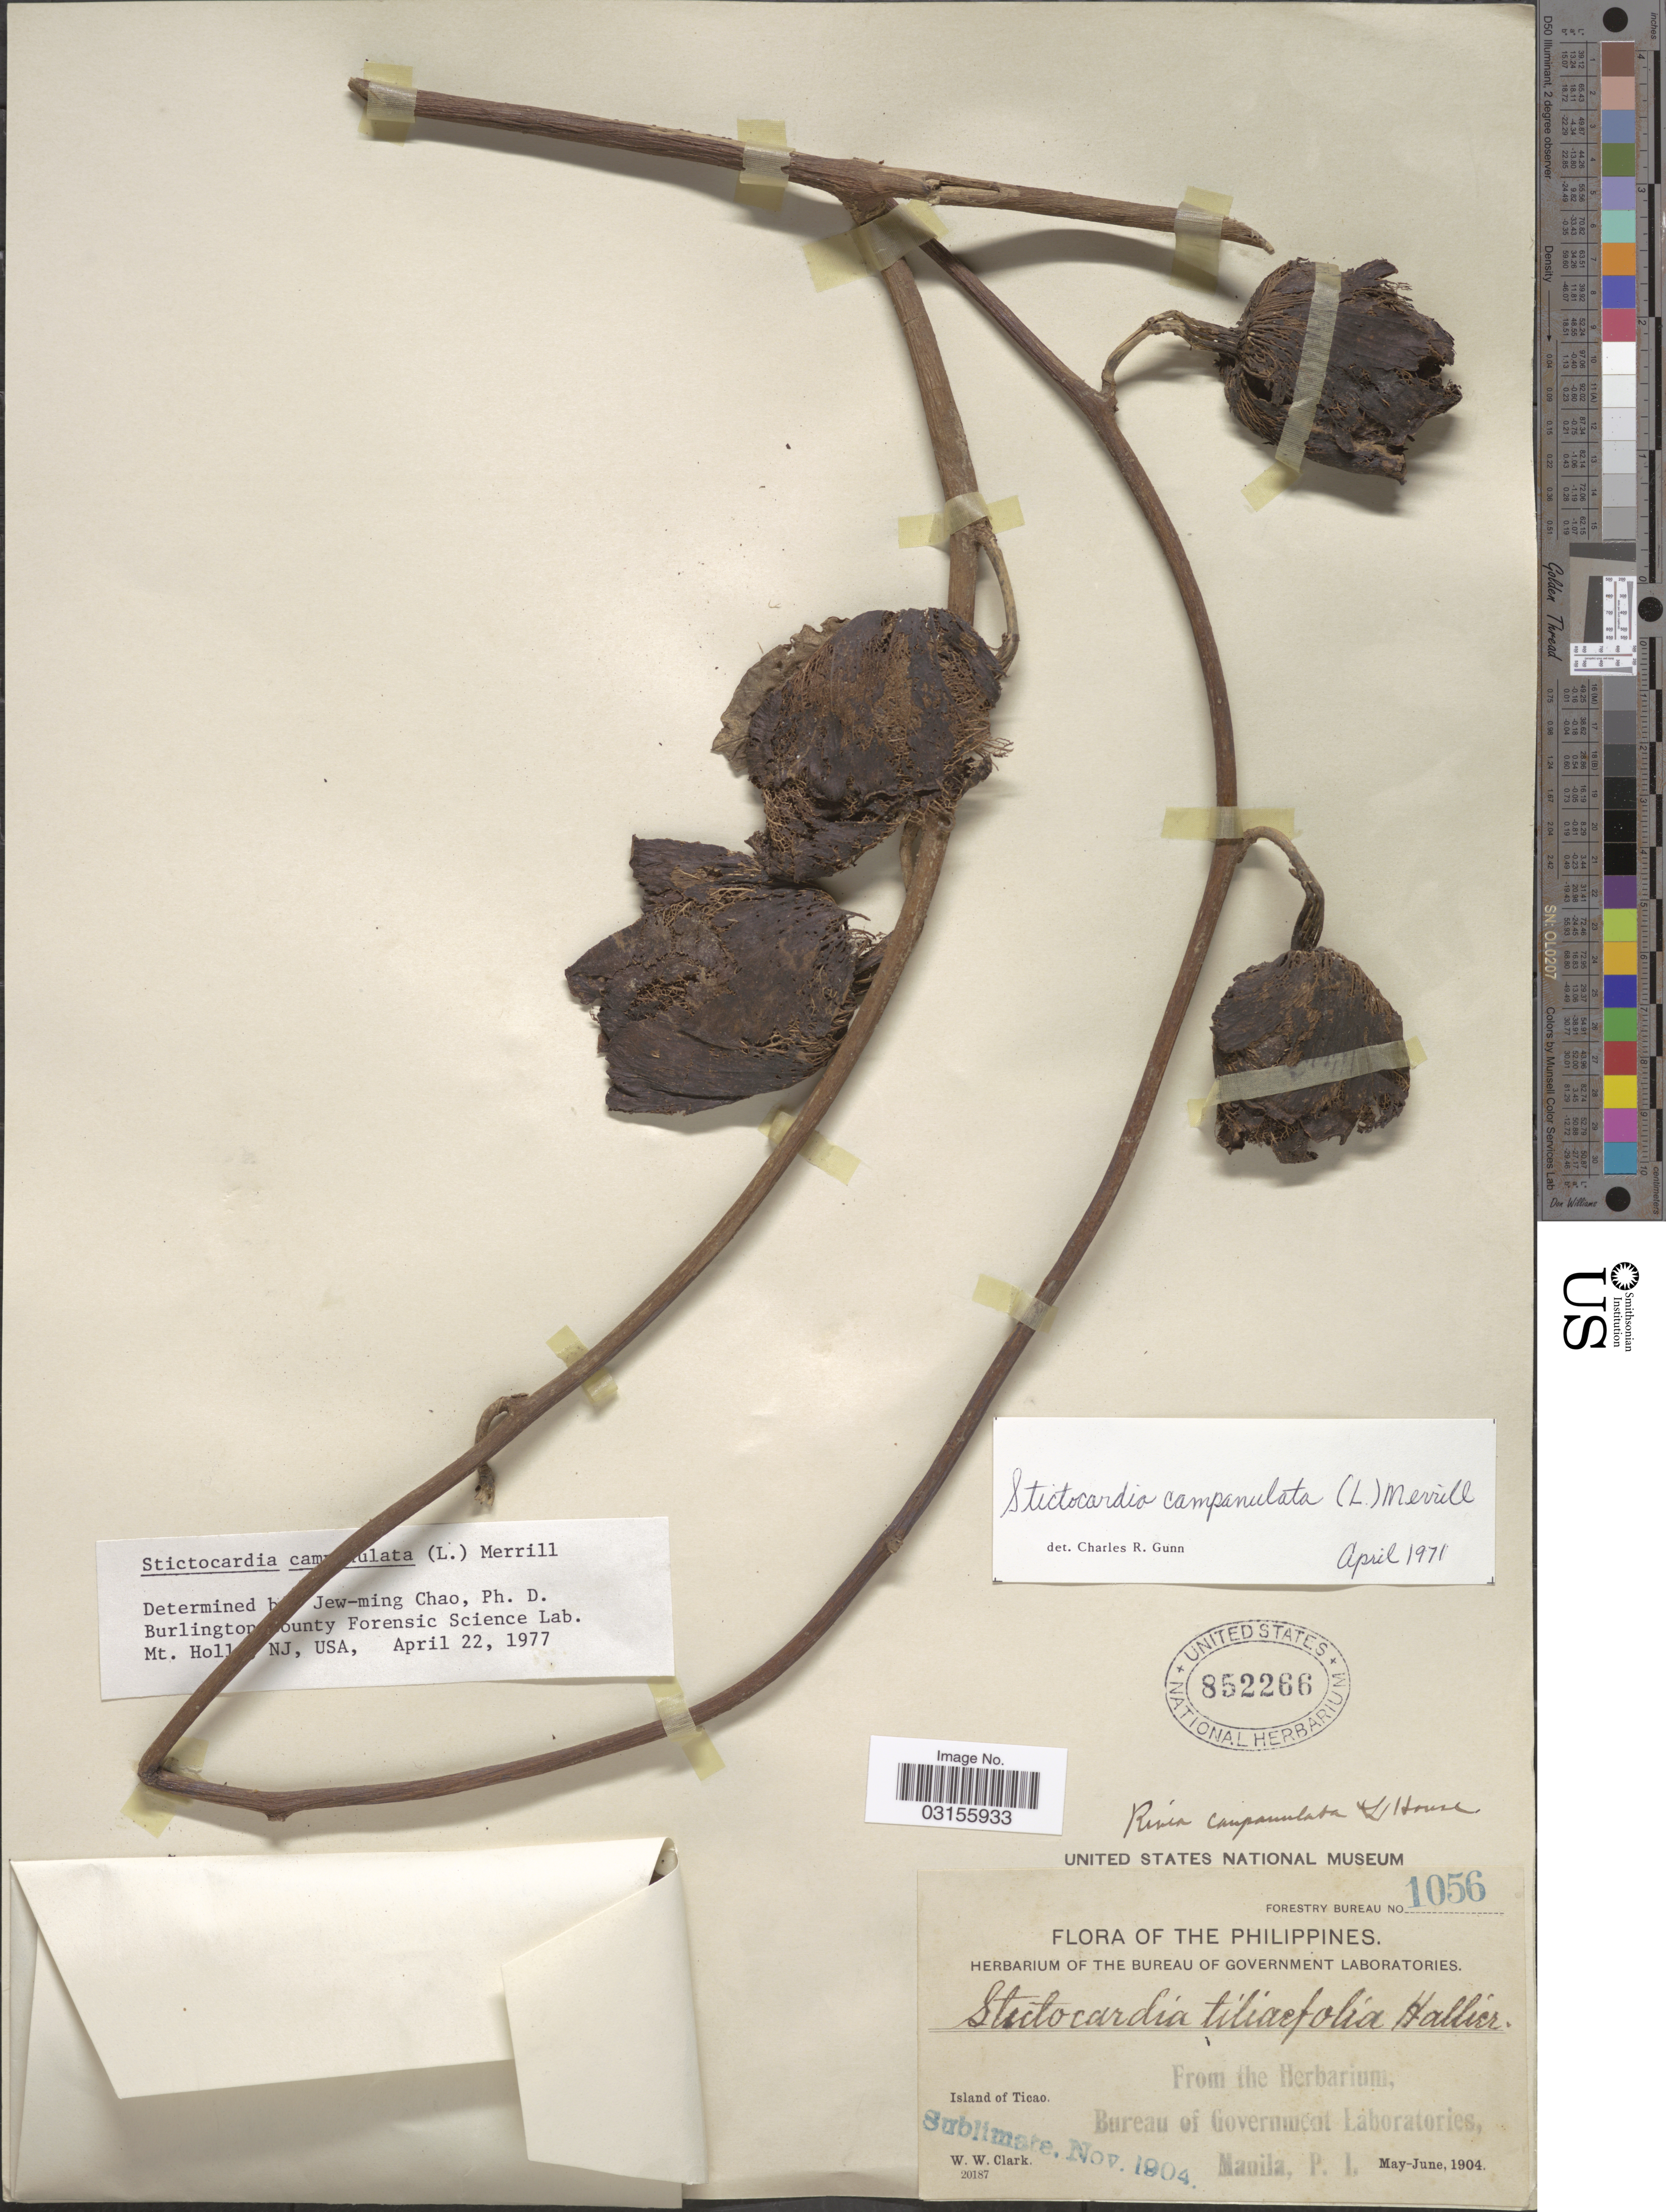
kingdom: Plantae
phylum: Tracheophyta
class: Magnoliopsida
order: Solanales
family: Convolvulaceae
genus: Stictocardia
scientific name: Stictocardia campanulata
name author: Merr.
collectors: W. W. Clark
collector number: Forestry Bureau 1056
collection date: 1904-05/1904-06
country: Philippines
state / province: Bicol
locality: Island of Ticao.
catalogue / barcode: US 852266